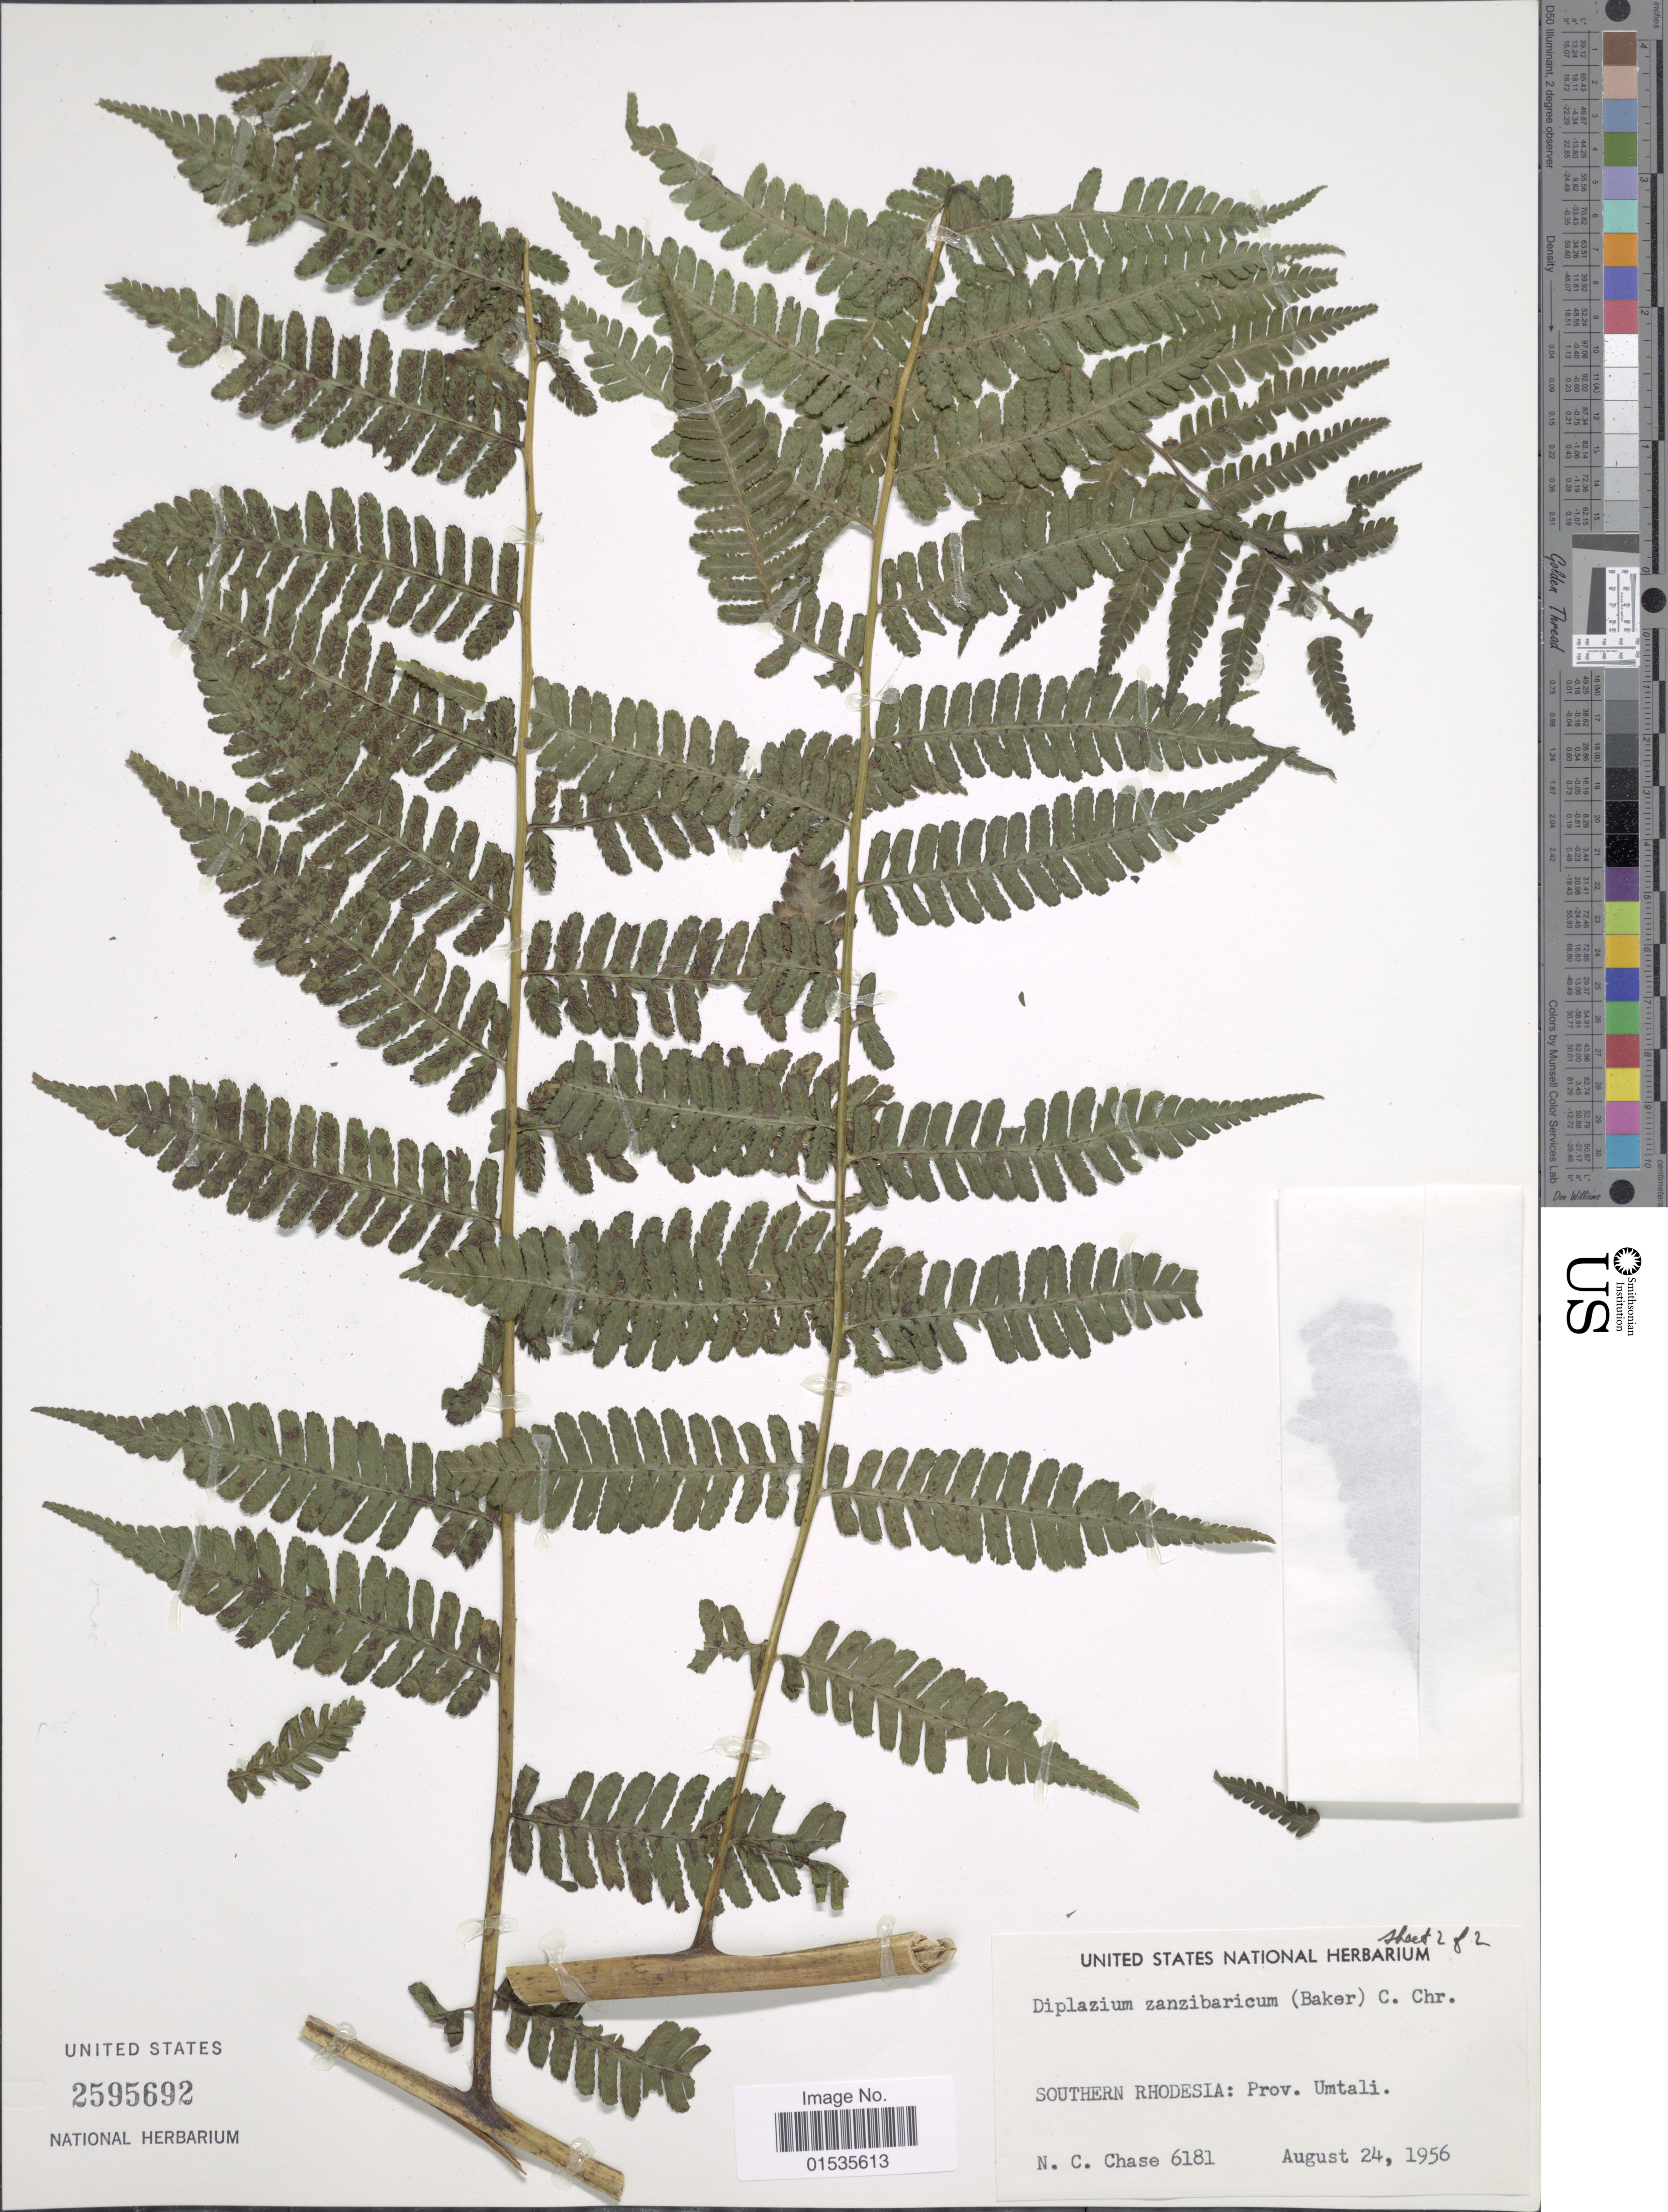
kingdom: Plantae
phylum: Tracheophyta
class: Polypodiopsida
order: Polypodiales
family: Athyriaceae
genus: Diplazium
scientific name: Diplazium zanzibaricum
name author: (Baker) C. Chr.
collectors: N. C. Chase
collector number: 6181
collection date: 1956-08-24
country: Zimbabwe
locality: Prov. Umtali, Southern Rhodesia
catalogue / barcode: US 2595692